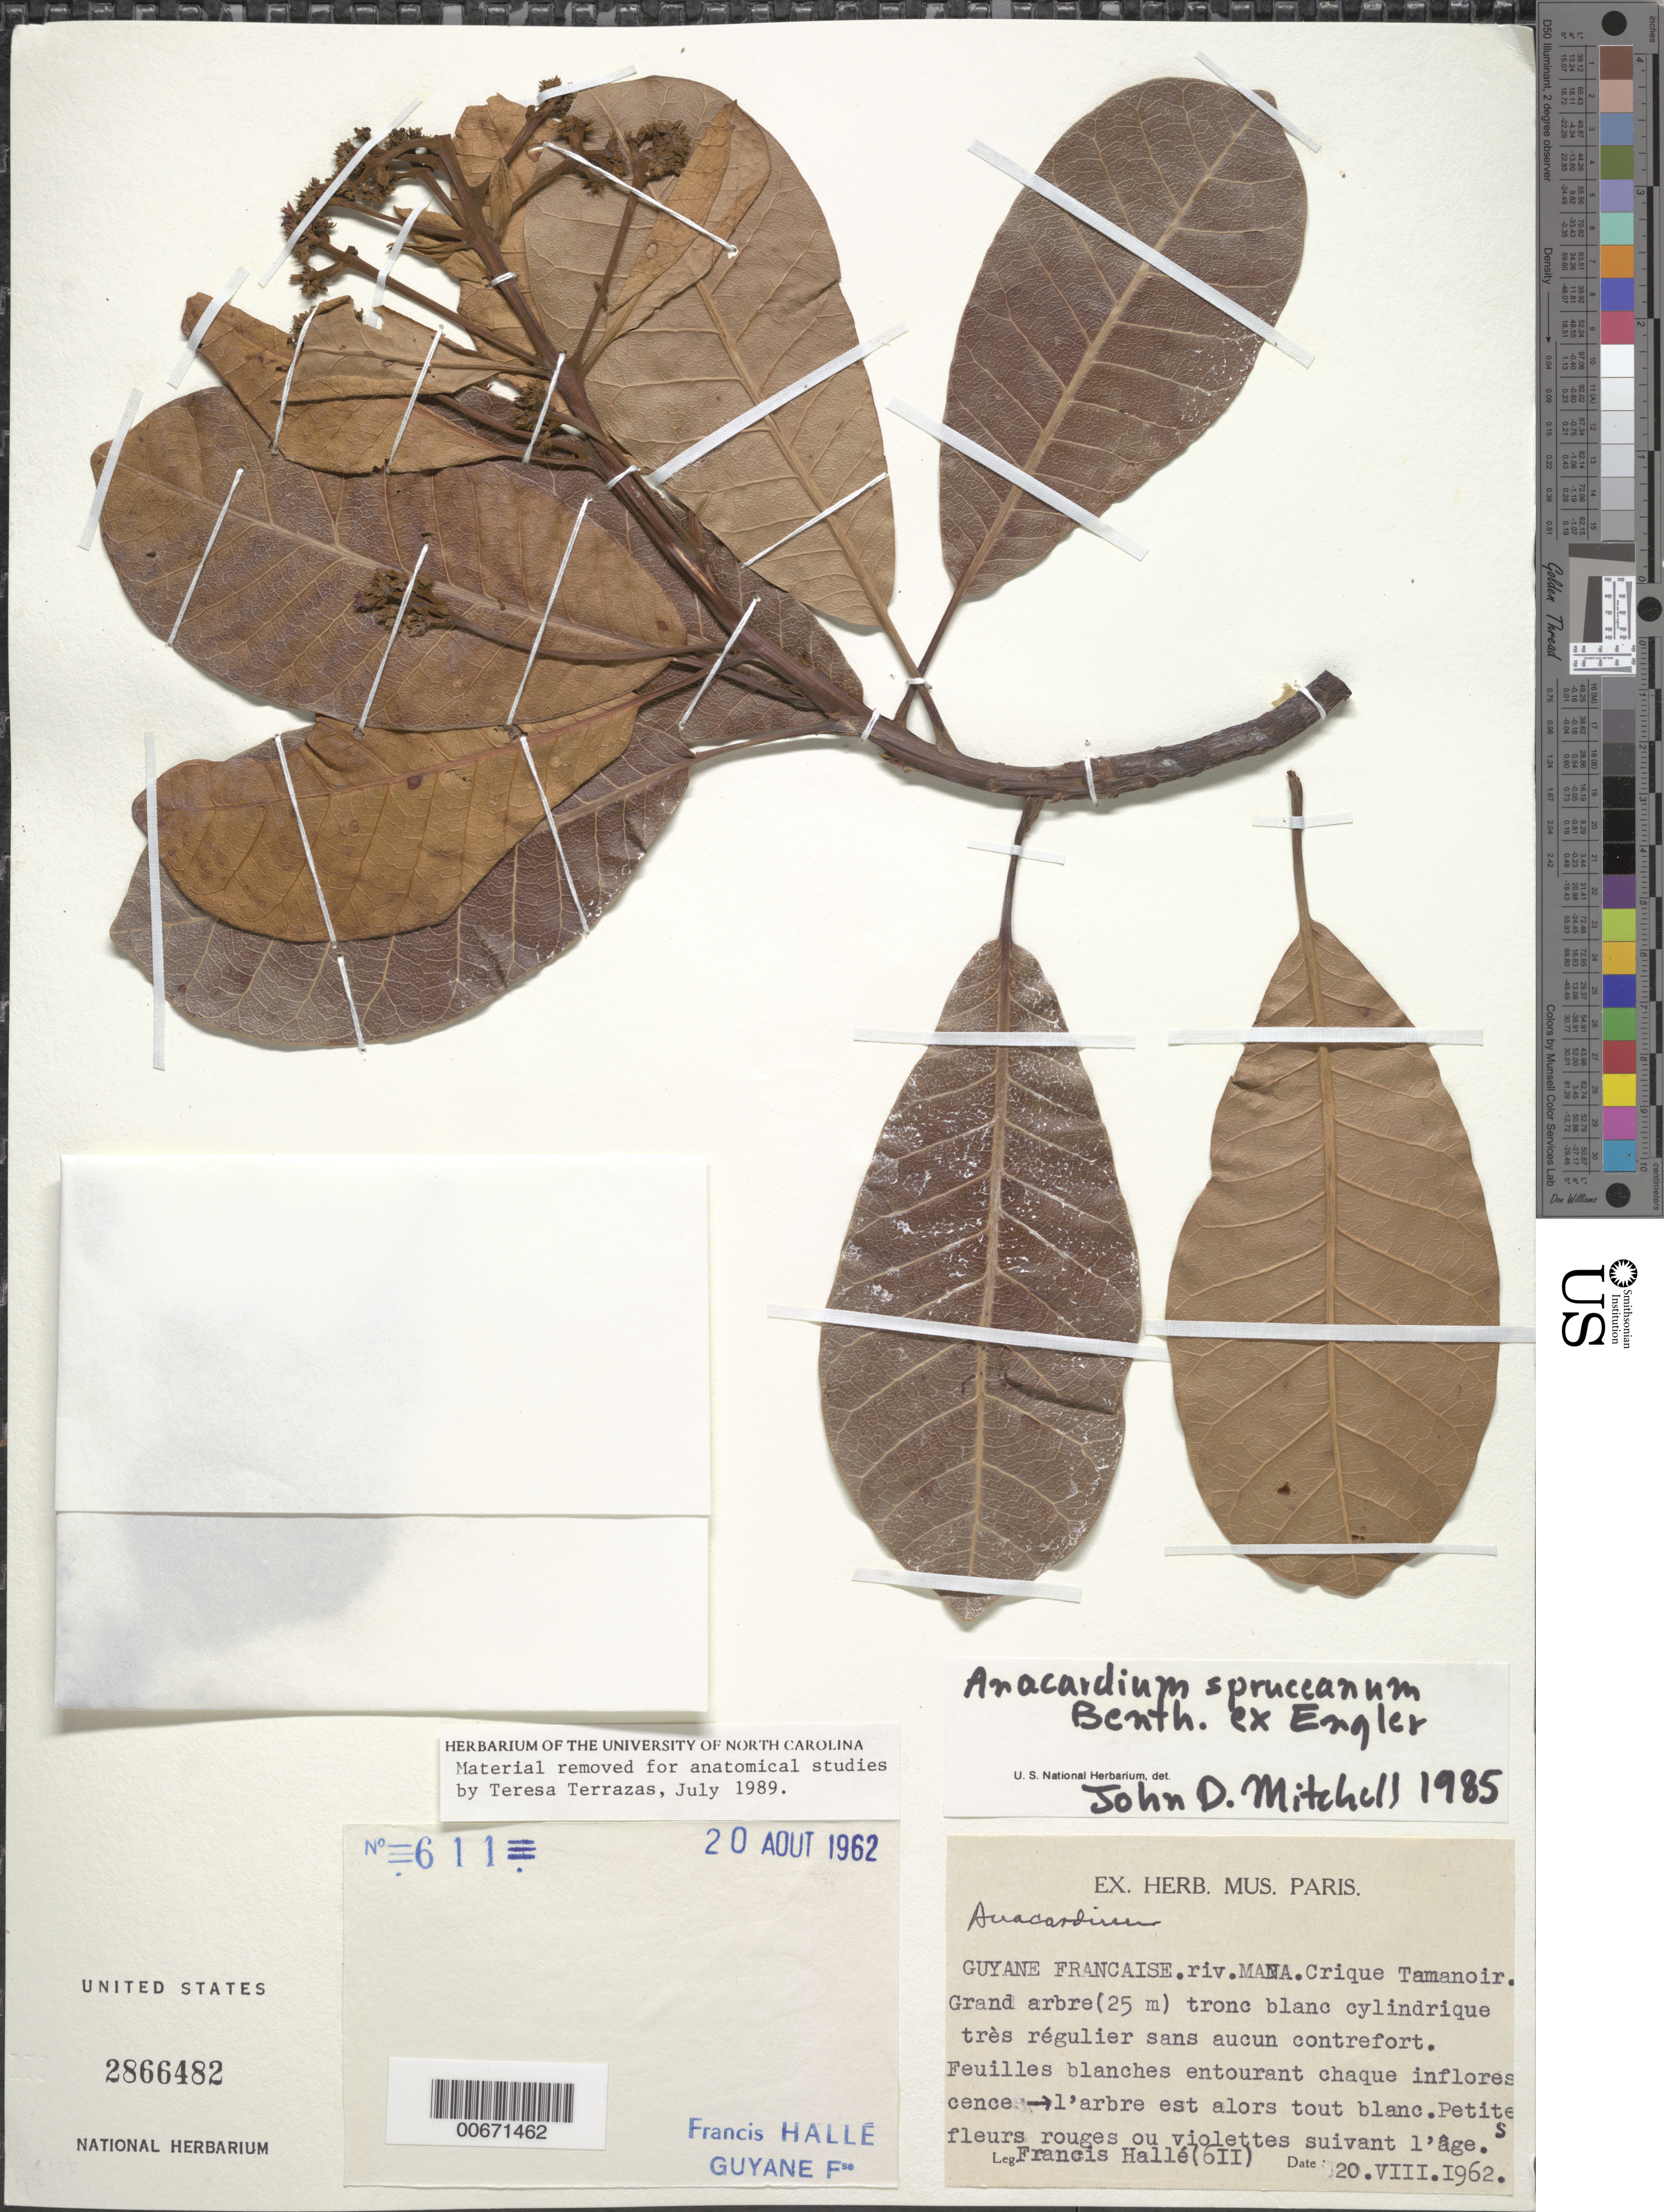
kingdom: Plantae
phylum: Tracheophyta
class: Magnoliopsida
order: Sapindales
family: Anacardiaceae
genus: Anacardium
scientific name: Anacardium spruceanum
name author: Benth. ex Engl.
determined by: Mitchell, John D.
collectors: F. Hallé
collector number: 611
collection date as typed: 20-Aug-62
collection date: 1962-08-20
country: French Guiana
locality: Rivière Mana, crique Tamanoir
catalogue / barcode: US 2866482